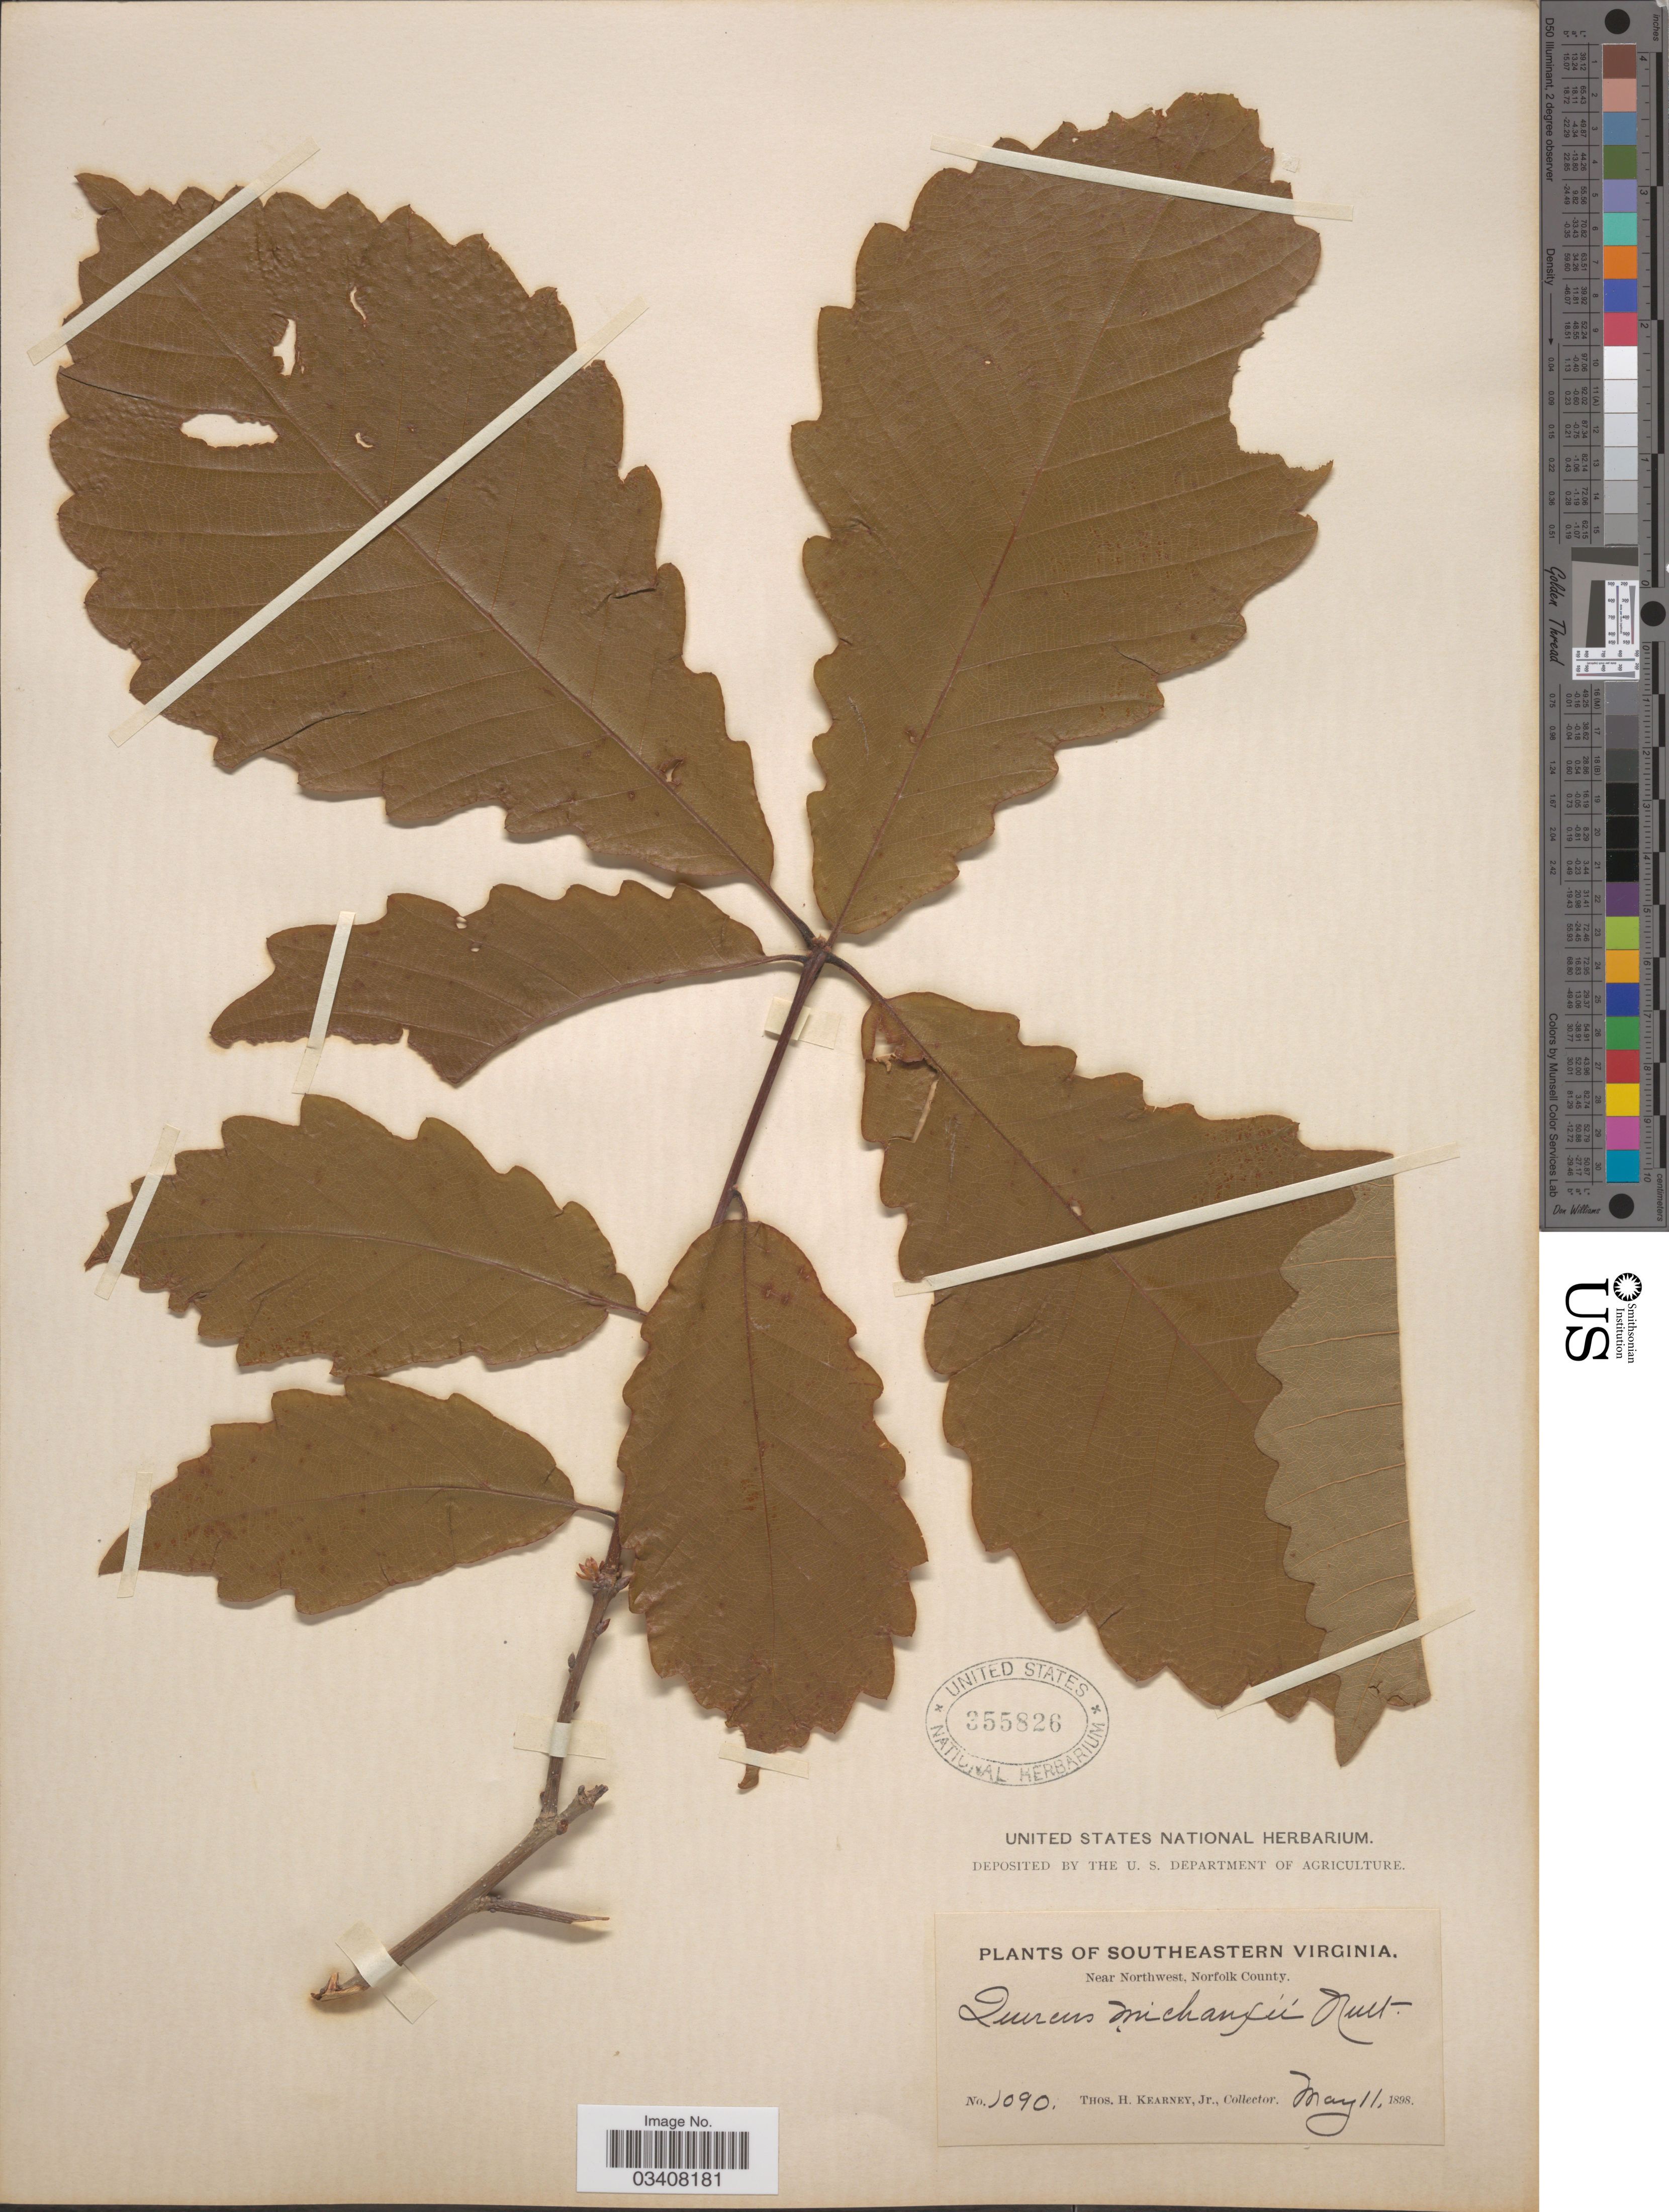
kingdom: Plantae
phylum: Tracheophyta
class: Magnoliopsida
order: Fagales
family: Fagaceae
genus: Quercus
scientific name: Quercus prinus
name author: L.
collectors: T. H. Kearney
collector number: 1090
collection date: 1898-05-11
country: United States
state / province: Virginia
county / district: City of Chesapeake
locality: Southeastern Virginia. Near Northwest, Norfolk County.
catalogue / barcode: US 355826